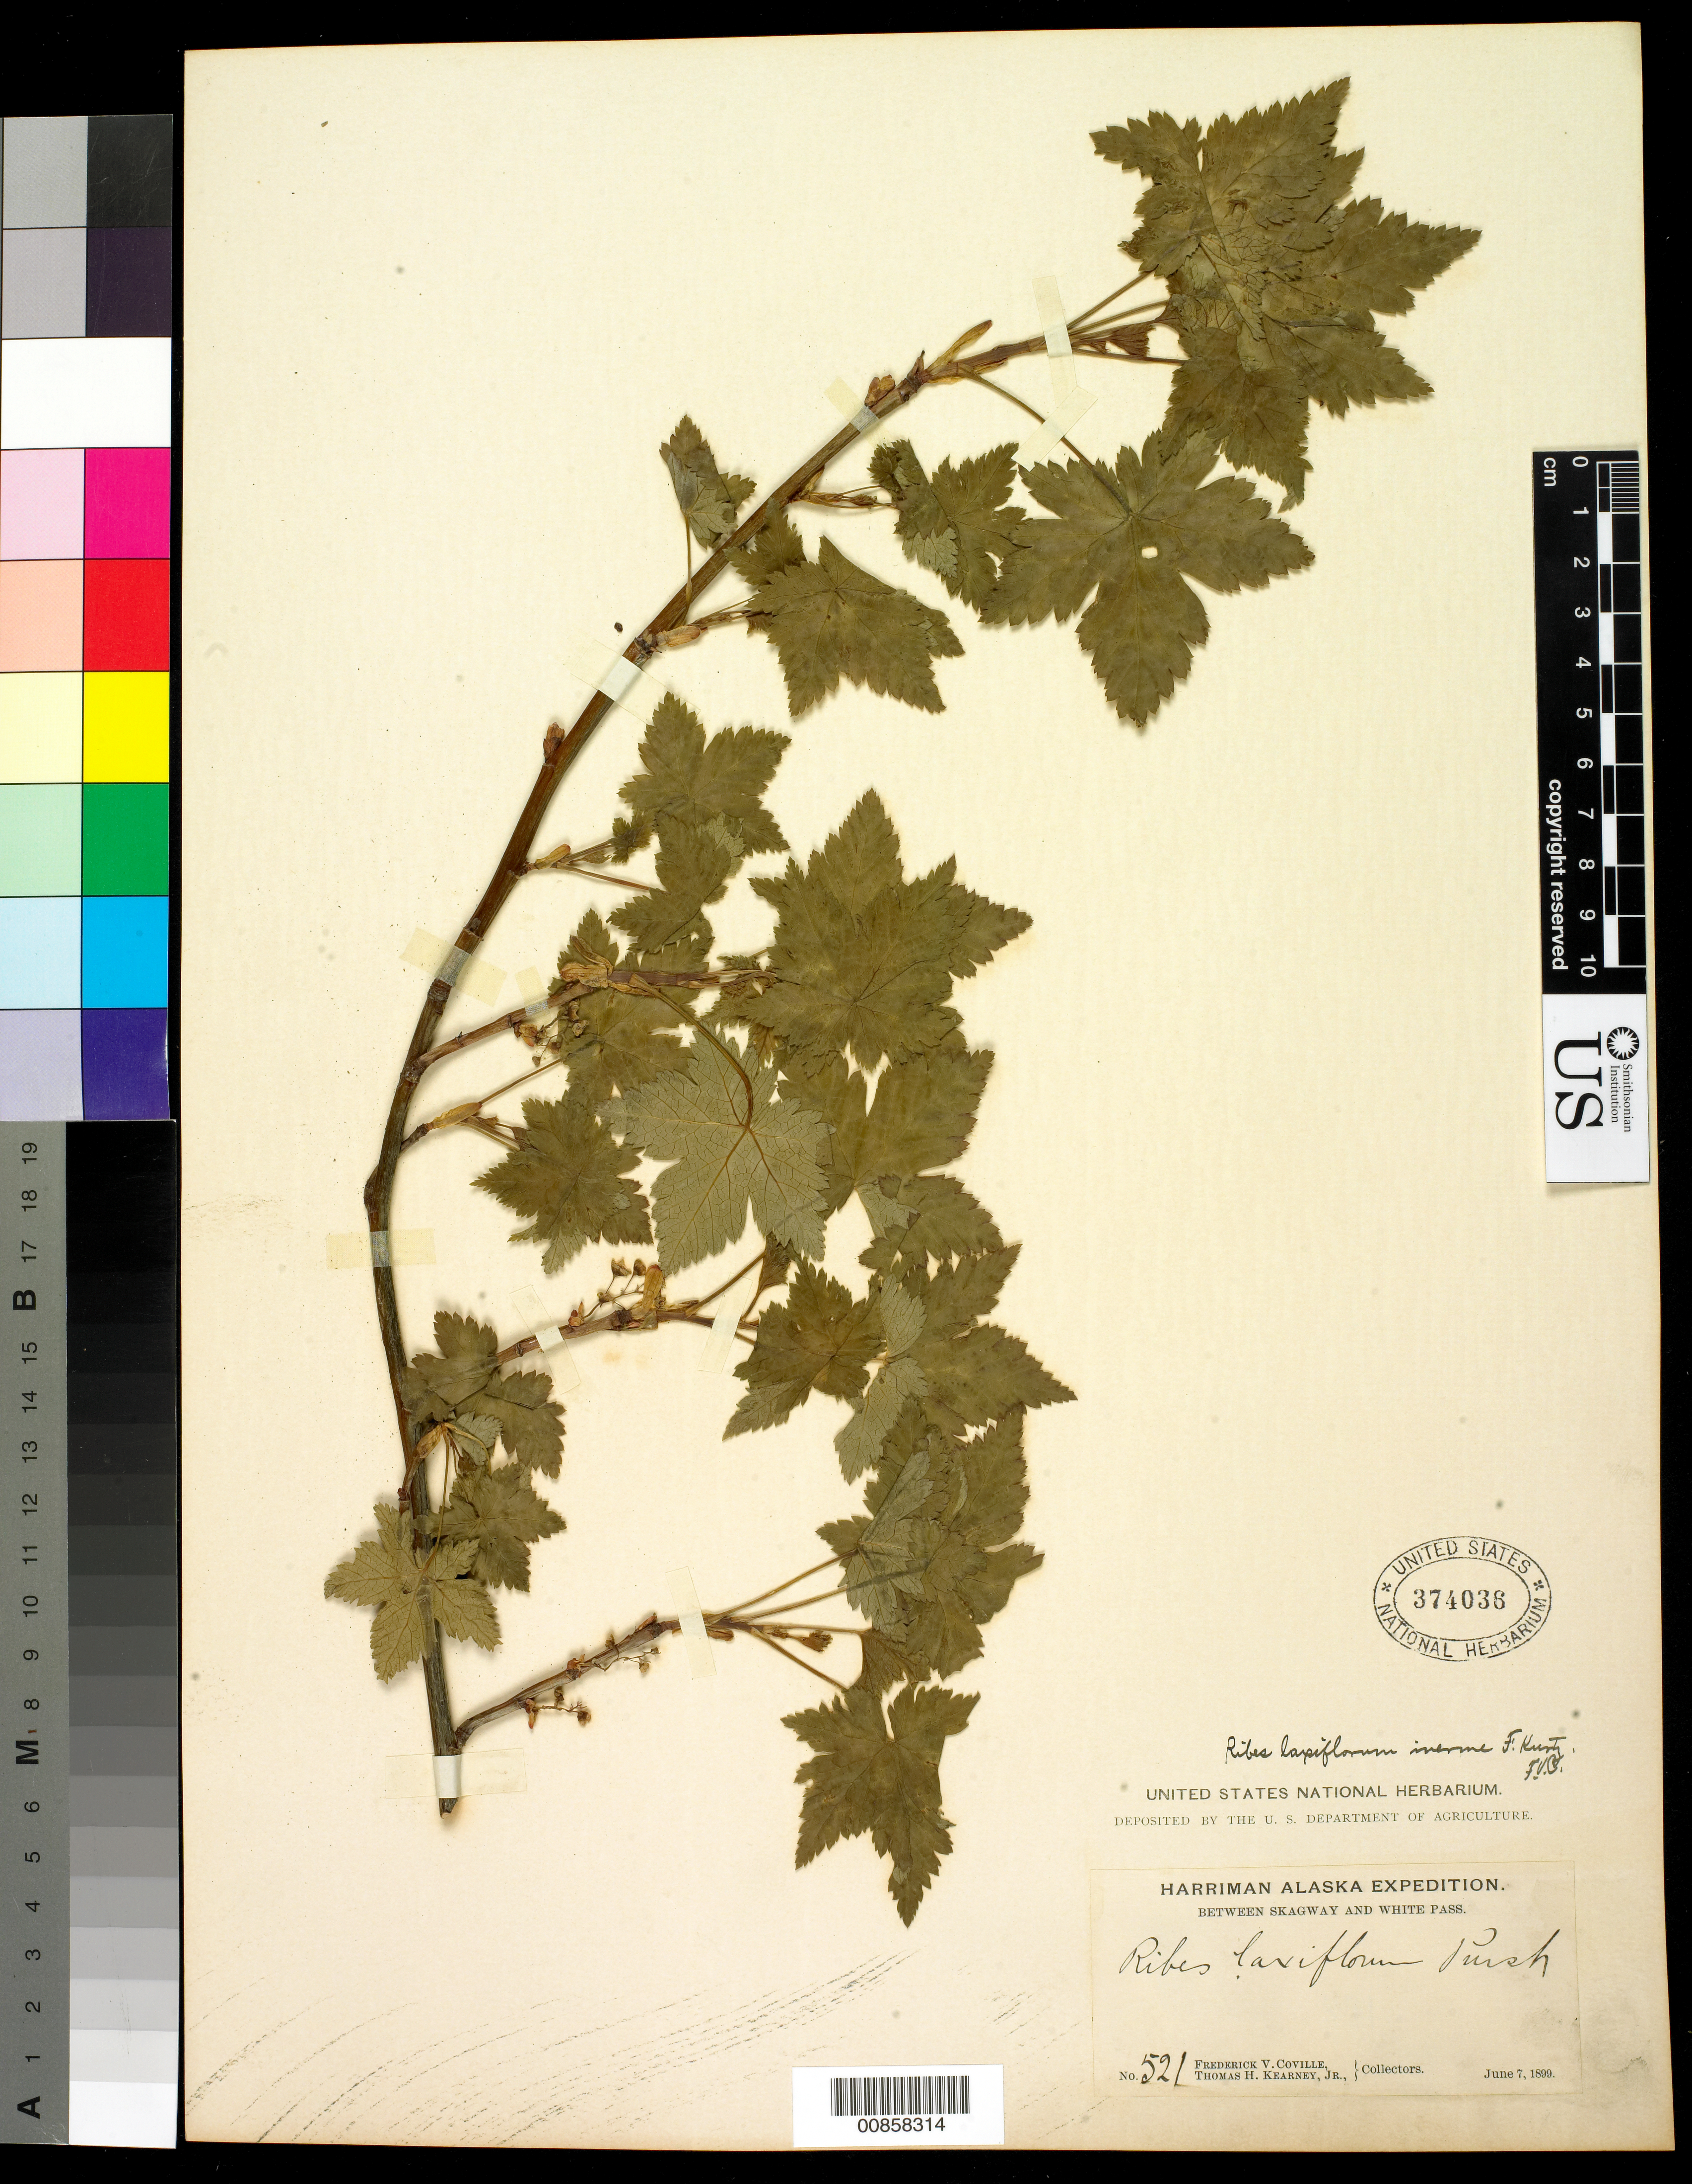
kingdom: Plantae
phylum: Tracheophyta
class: Magnoliopsida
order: Saxifragales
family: Grossulariaceae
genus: Ribes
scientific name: Ribes laxiflorum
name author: Pursh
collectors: F. V. Coville & T. H. Kearney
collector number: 521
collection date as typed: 07 Jun 1899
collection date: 1899-06-07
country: United States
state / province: Alaska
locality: Between Skagway and White Pass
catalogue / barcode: US 374036